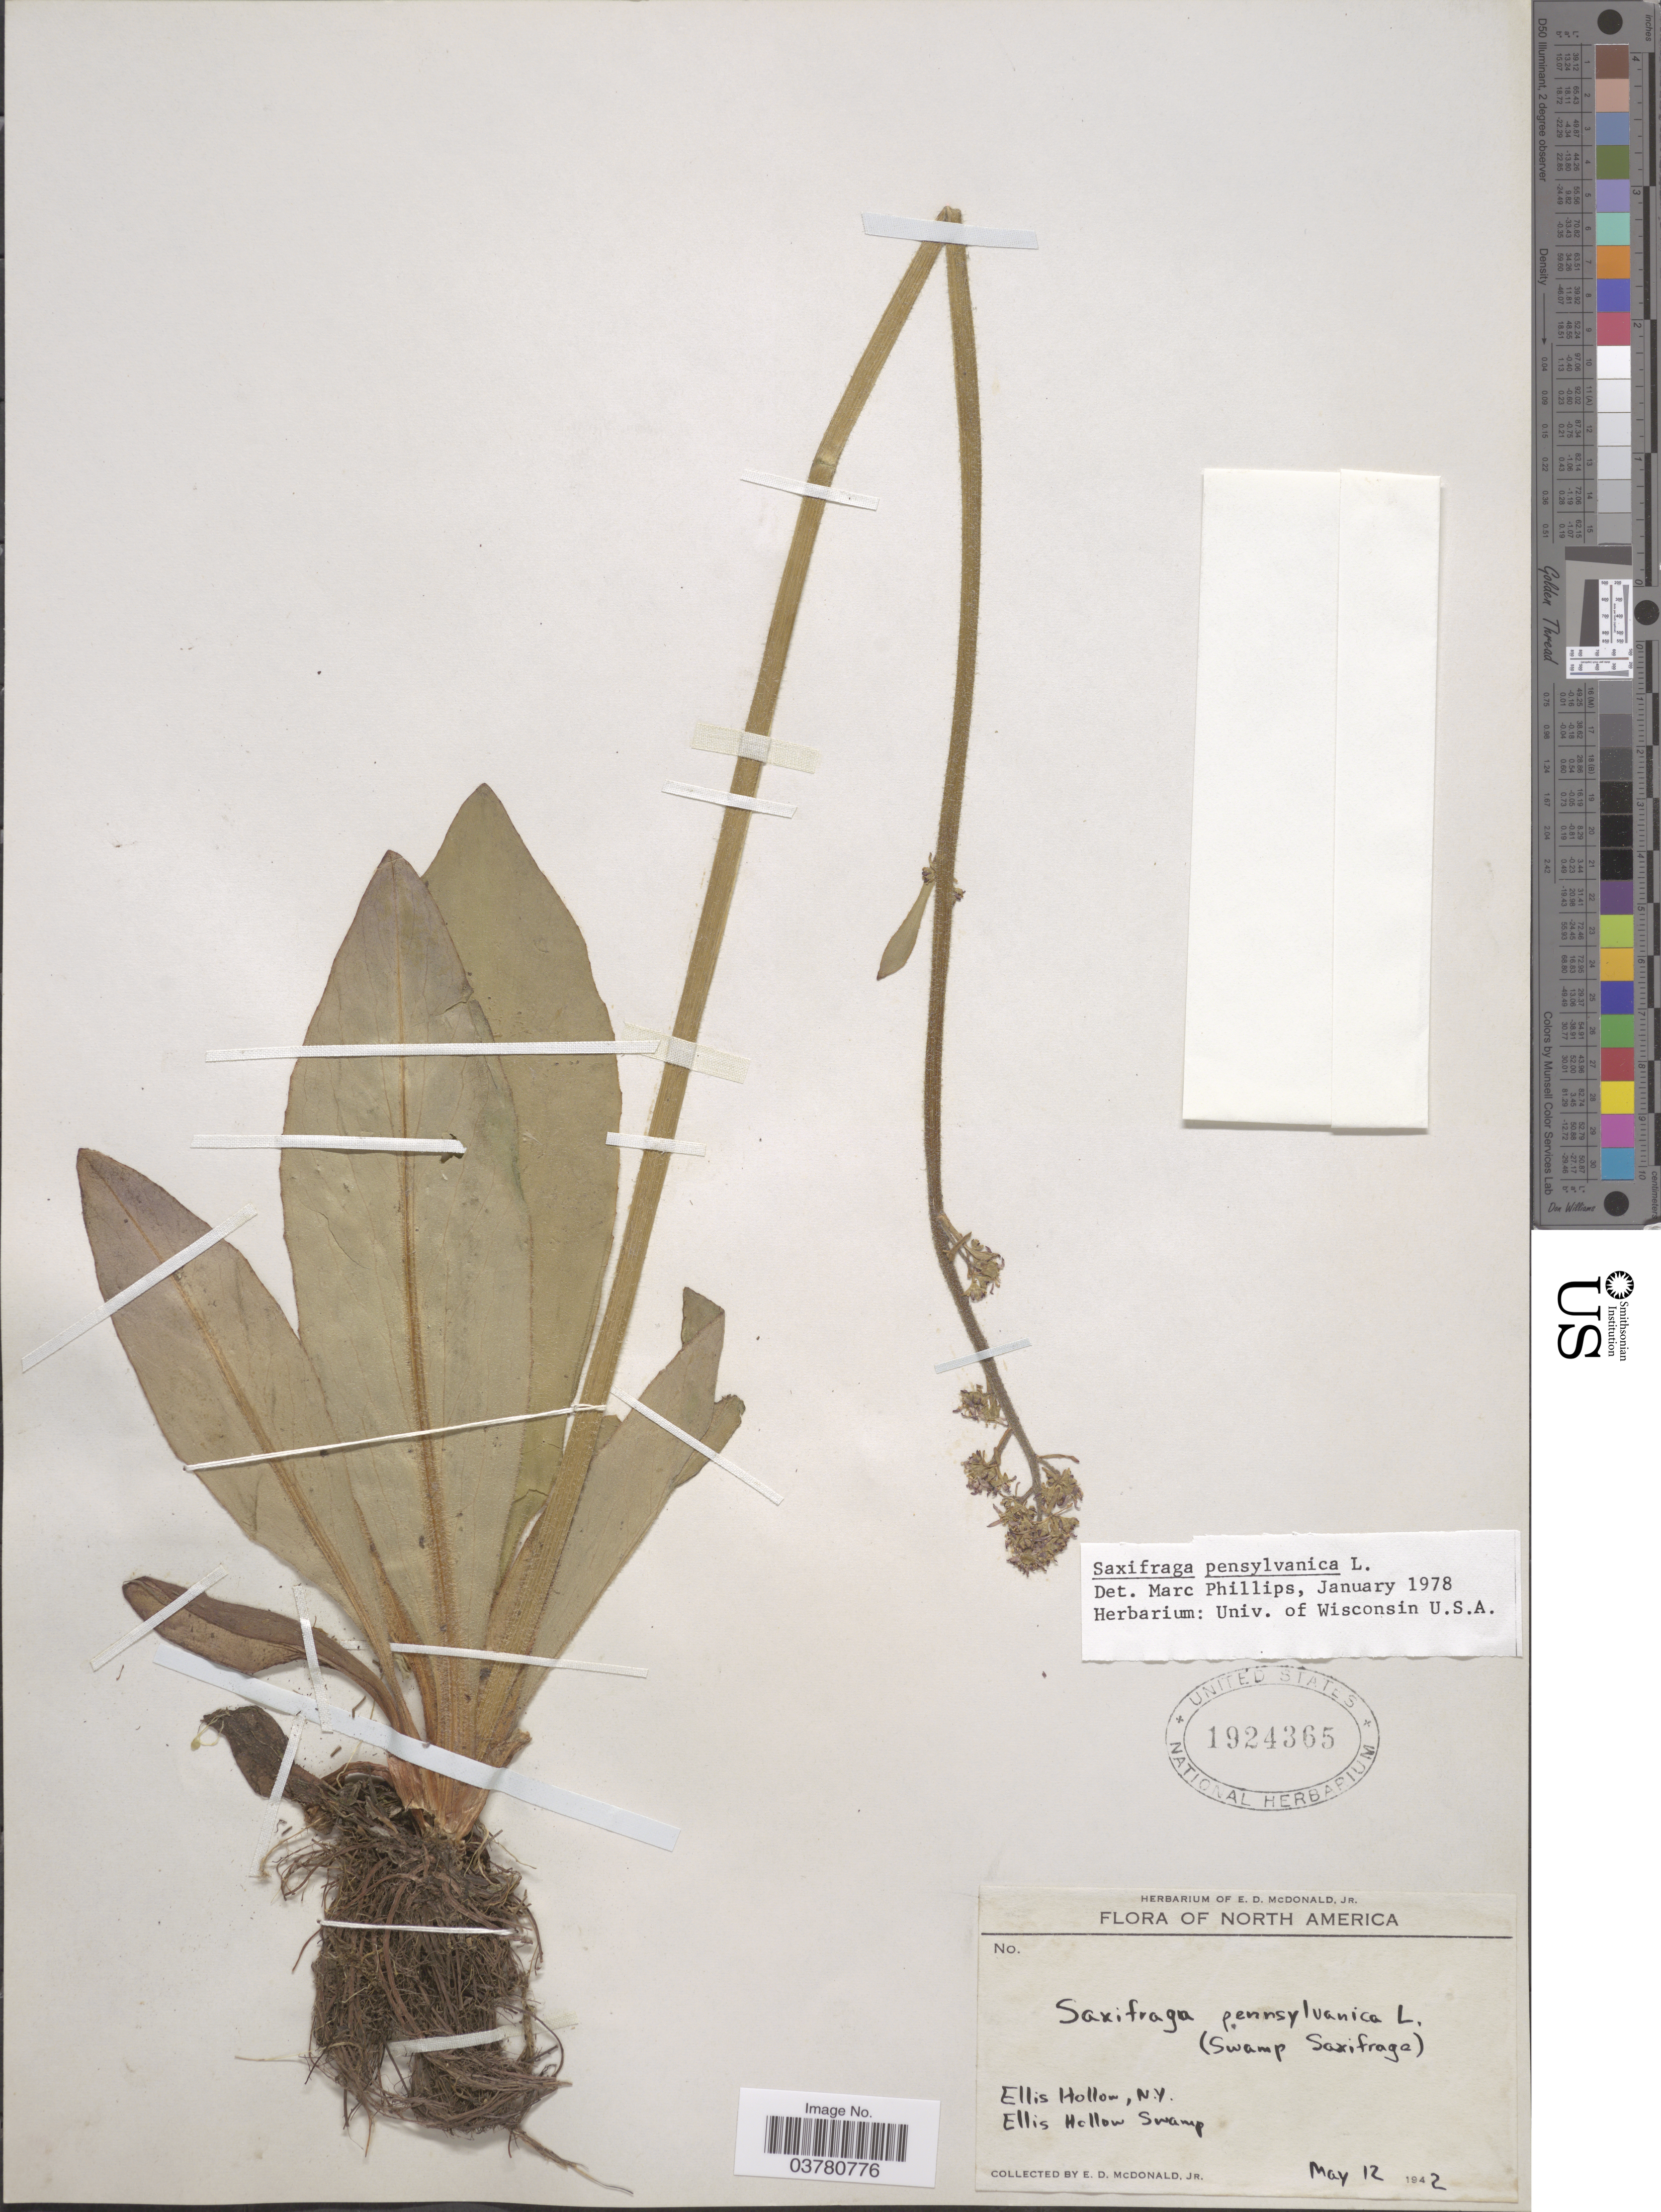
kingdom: Plantae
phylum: Tracheophyta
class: Magnoliopsida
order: Saxifragales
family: Saxifragaceae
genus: Micranthes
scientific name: Micranthes pensylvanica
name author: (L.) Haw.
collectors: E. D. McDonald Jr.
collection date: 1942-05-12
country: United States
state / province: New York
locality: Ellis Hollow. Ellis Hollow Swamp.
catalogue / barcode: US 1924365